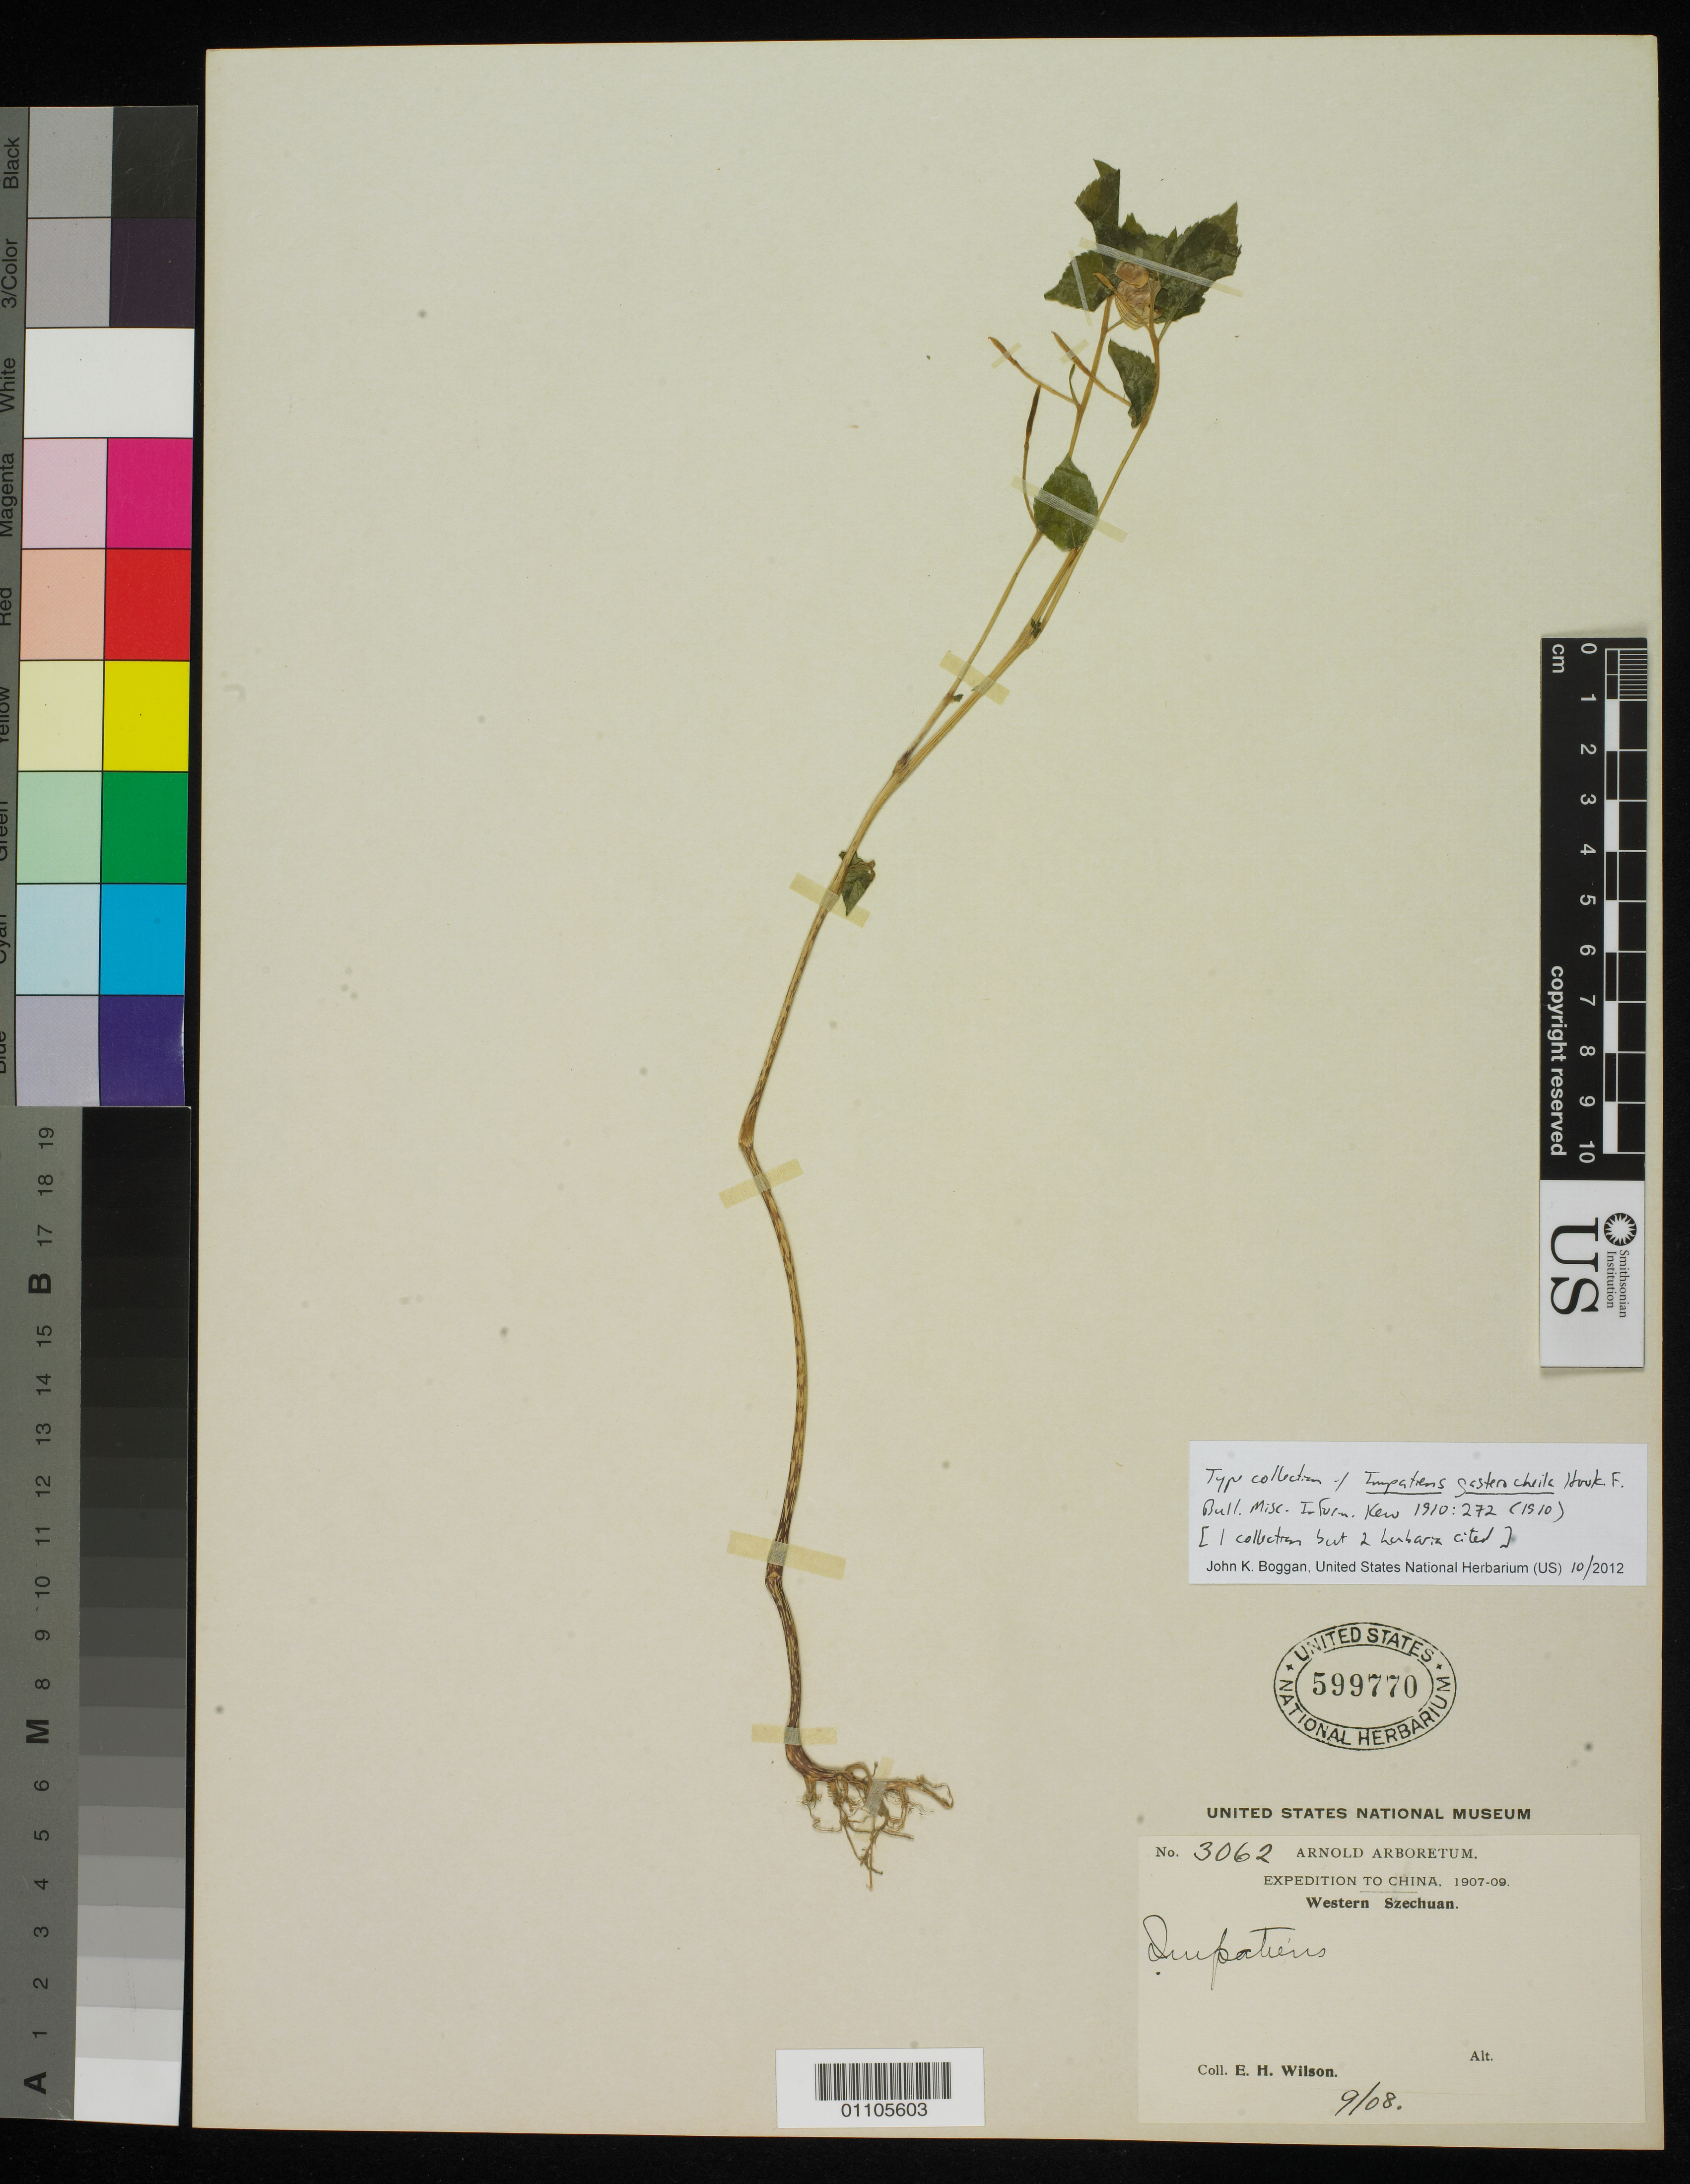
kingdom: Plantae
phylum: Tracheophyta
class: Magnoliopsida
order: Ericales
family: Balsaminaceae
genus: Impatiens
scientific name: Impatiens gasterocheila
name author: Hook. f.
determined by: Boggan, J. K., (US), NMNH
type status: Type Collection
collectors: E. H. Wilson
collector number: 3062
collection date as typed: Sep 1908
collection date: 1908-09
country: China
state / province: Sichuan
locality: Western Szechuan.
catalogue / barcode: US 599770